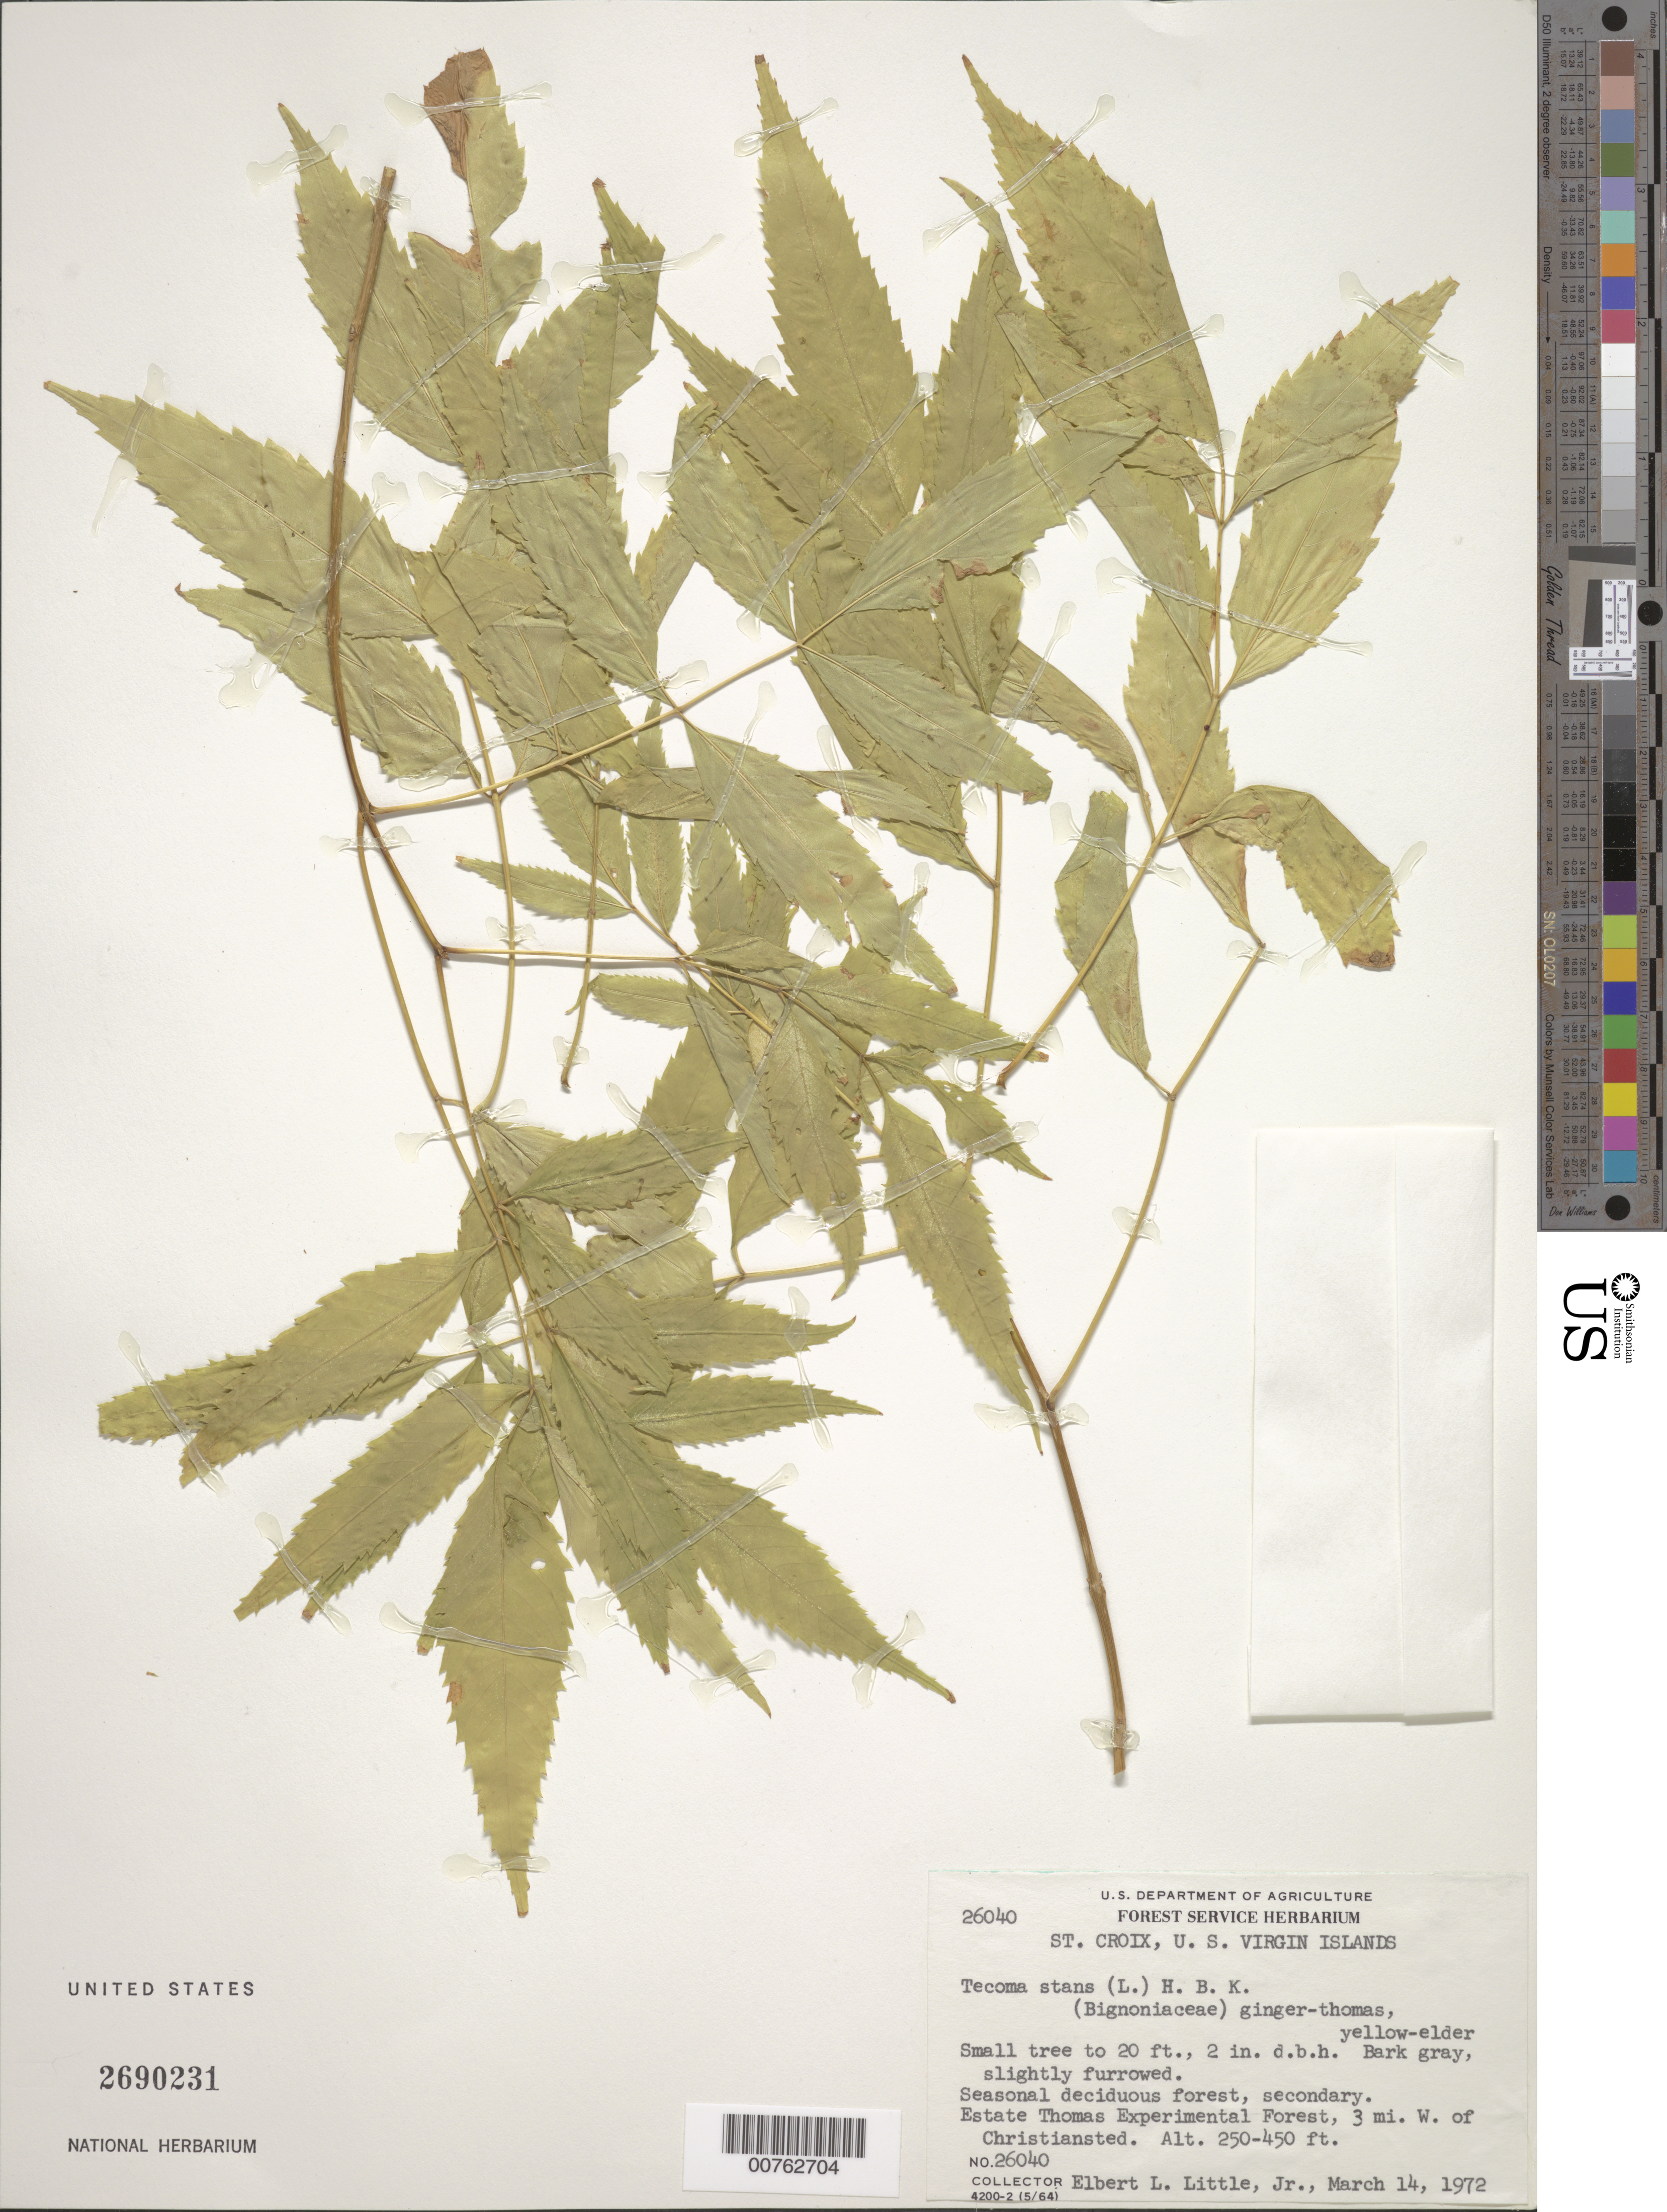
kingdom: Plantae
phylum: Tracheophyta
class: Magnoliopsida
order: Lamiales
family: Bignoniaceae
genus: Tecoma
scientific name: Tecoma stans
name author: (L.) Juss. ex Kunth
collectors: E. L. Little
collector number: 26040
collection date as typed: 14 Mar 1972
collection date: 1972-03-14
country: U.S. Virgin Islands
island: St. Croix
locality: Estate Thomas Experimental Forest, 3 mi W of Christiansted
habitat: Seasonal deciduos forest, secondary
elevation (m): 76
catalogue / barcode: US 2690231